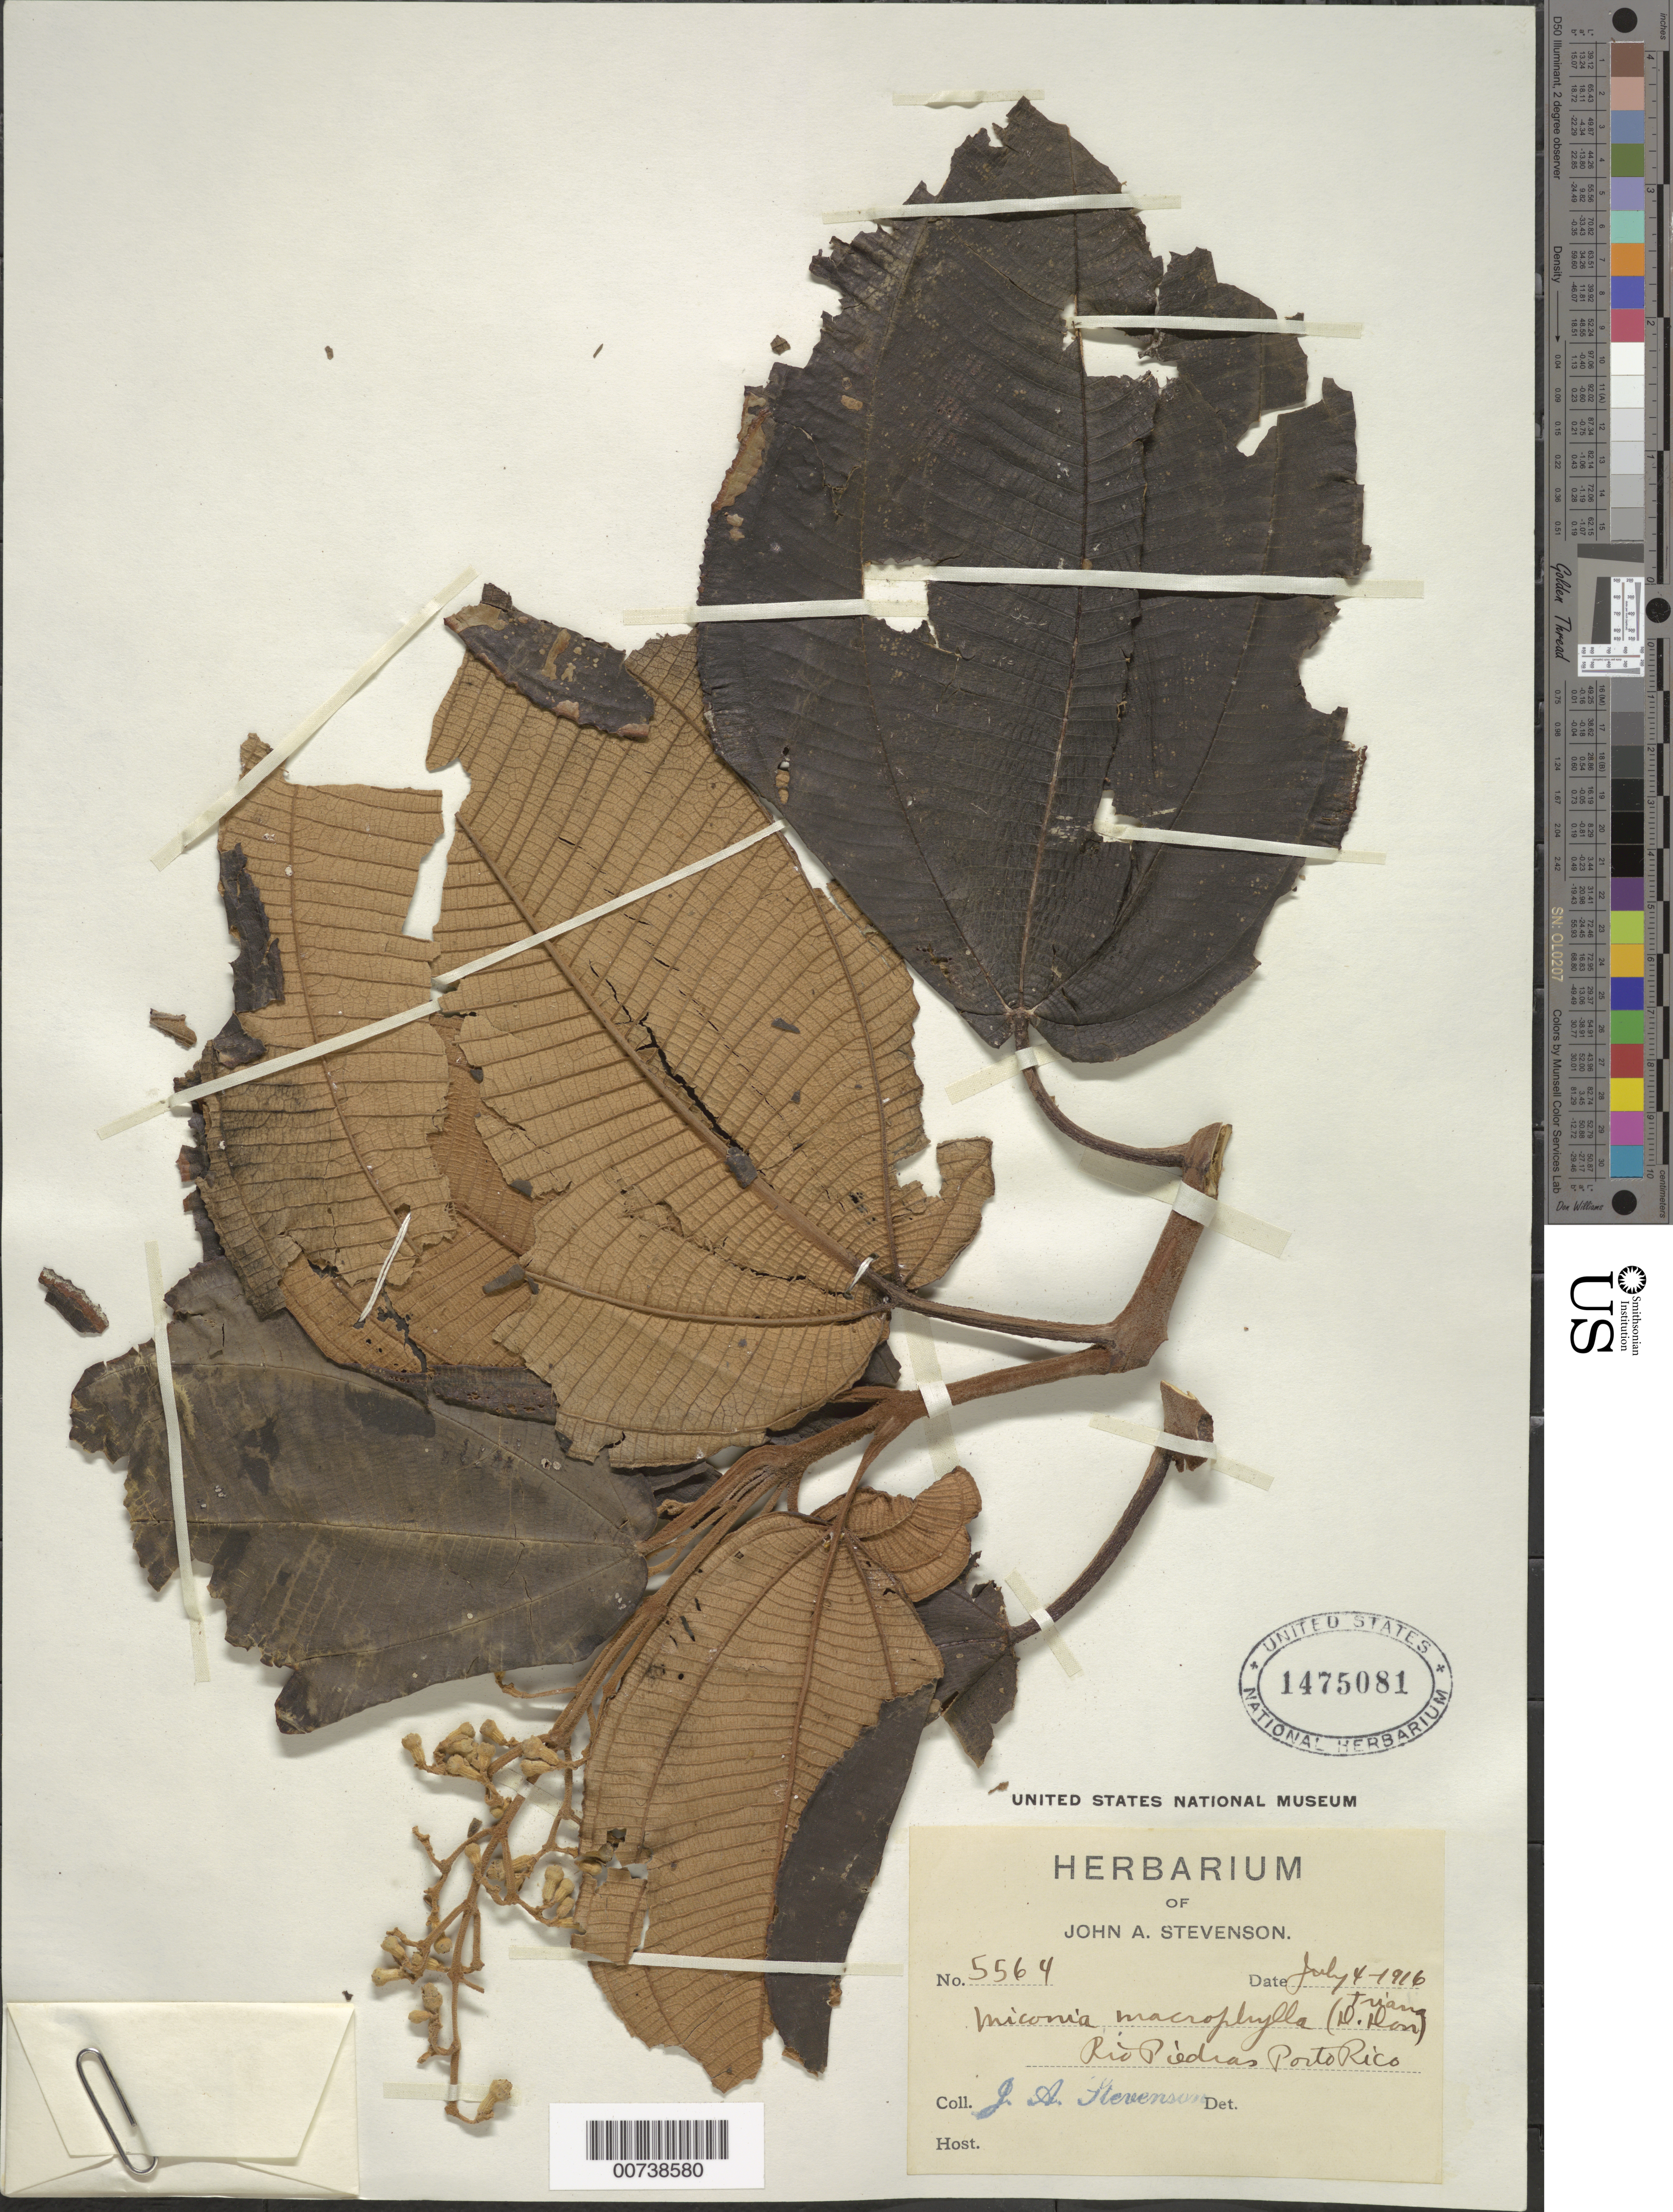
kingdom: Plantae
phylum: Tracheophyta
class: Magnoliopsida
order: Myrtales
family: Melastomataceae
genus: Miconia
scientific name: Miconia serrulata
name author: (DC.) Naudin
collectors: J. Stevenson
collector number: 5564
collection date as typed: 04 Jul 1916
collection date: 1916-07-04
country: Puerto Rico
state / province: San Juan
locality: Rio Piedras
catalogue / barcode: US 1475081